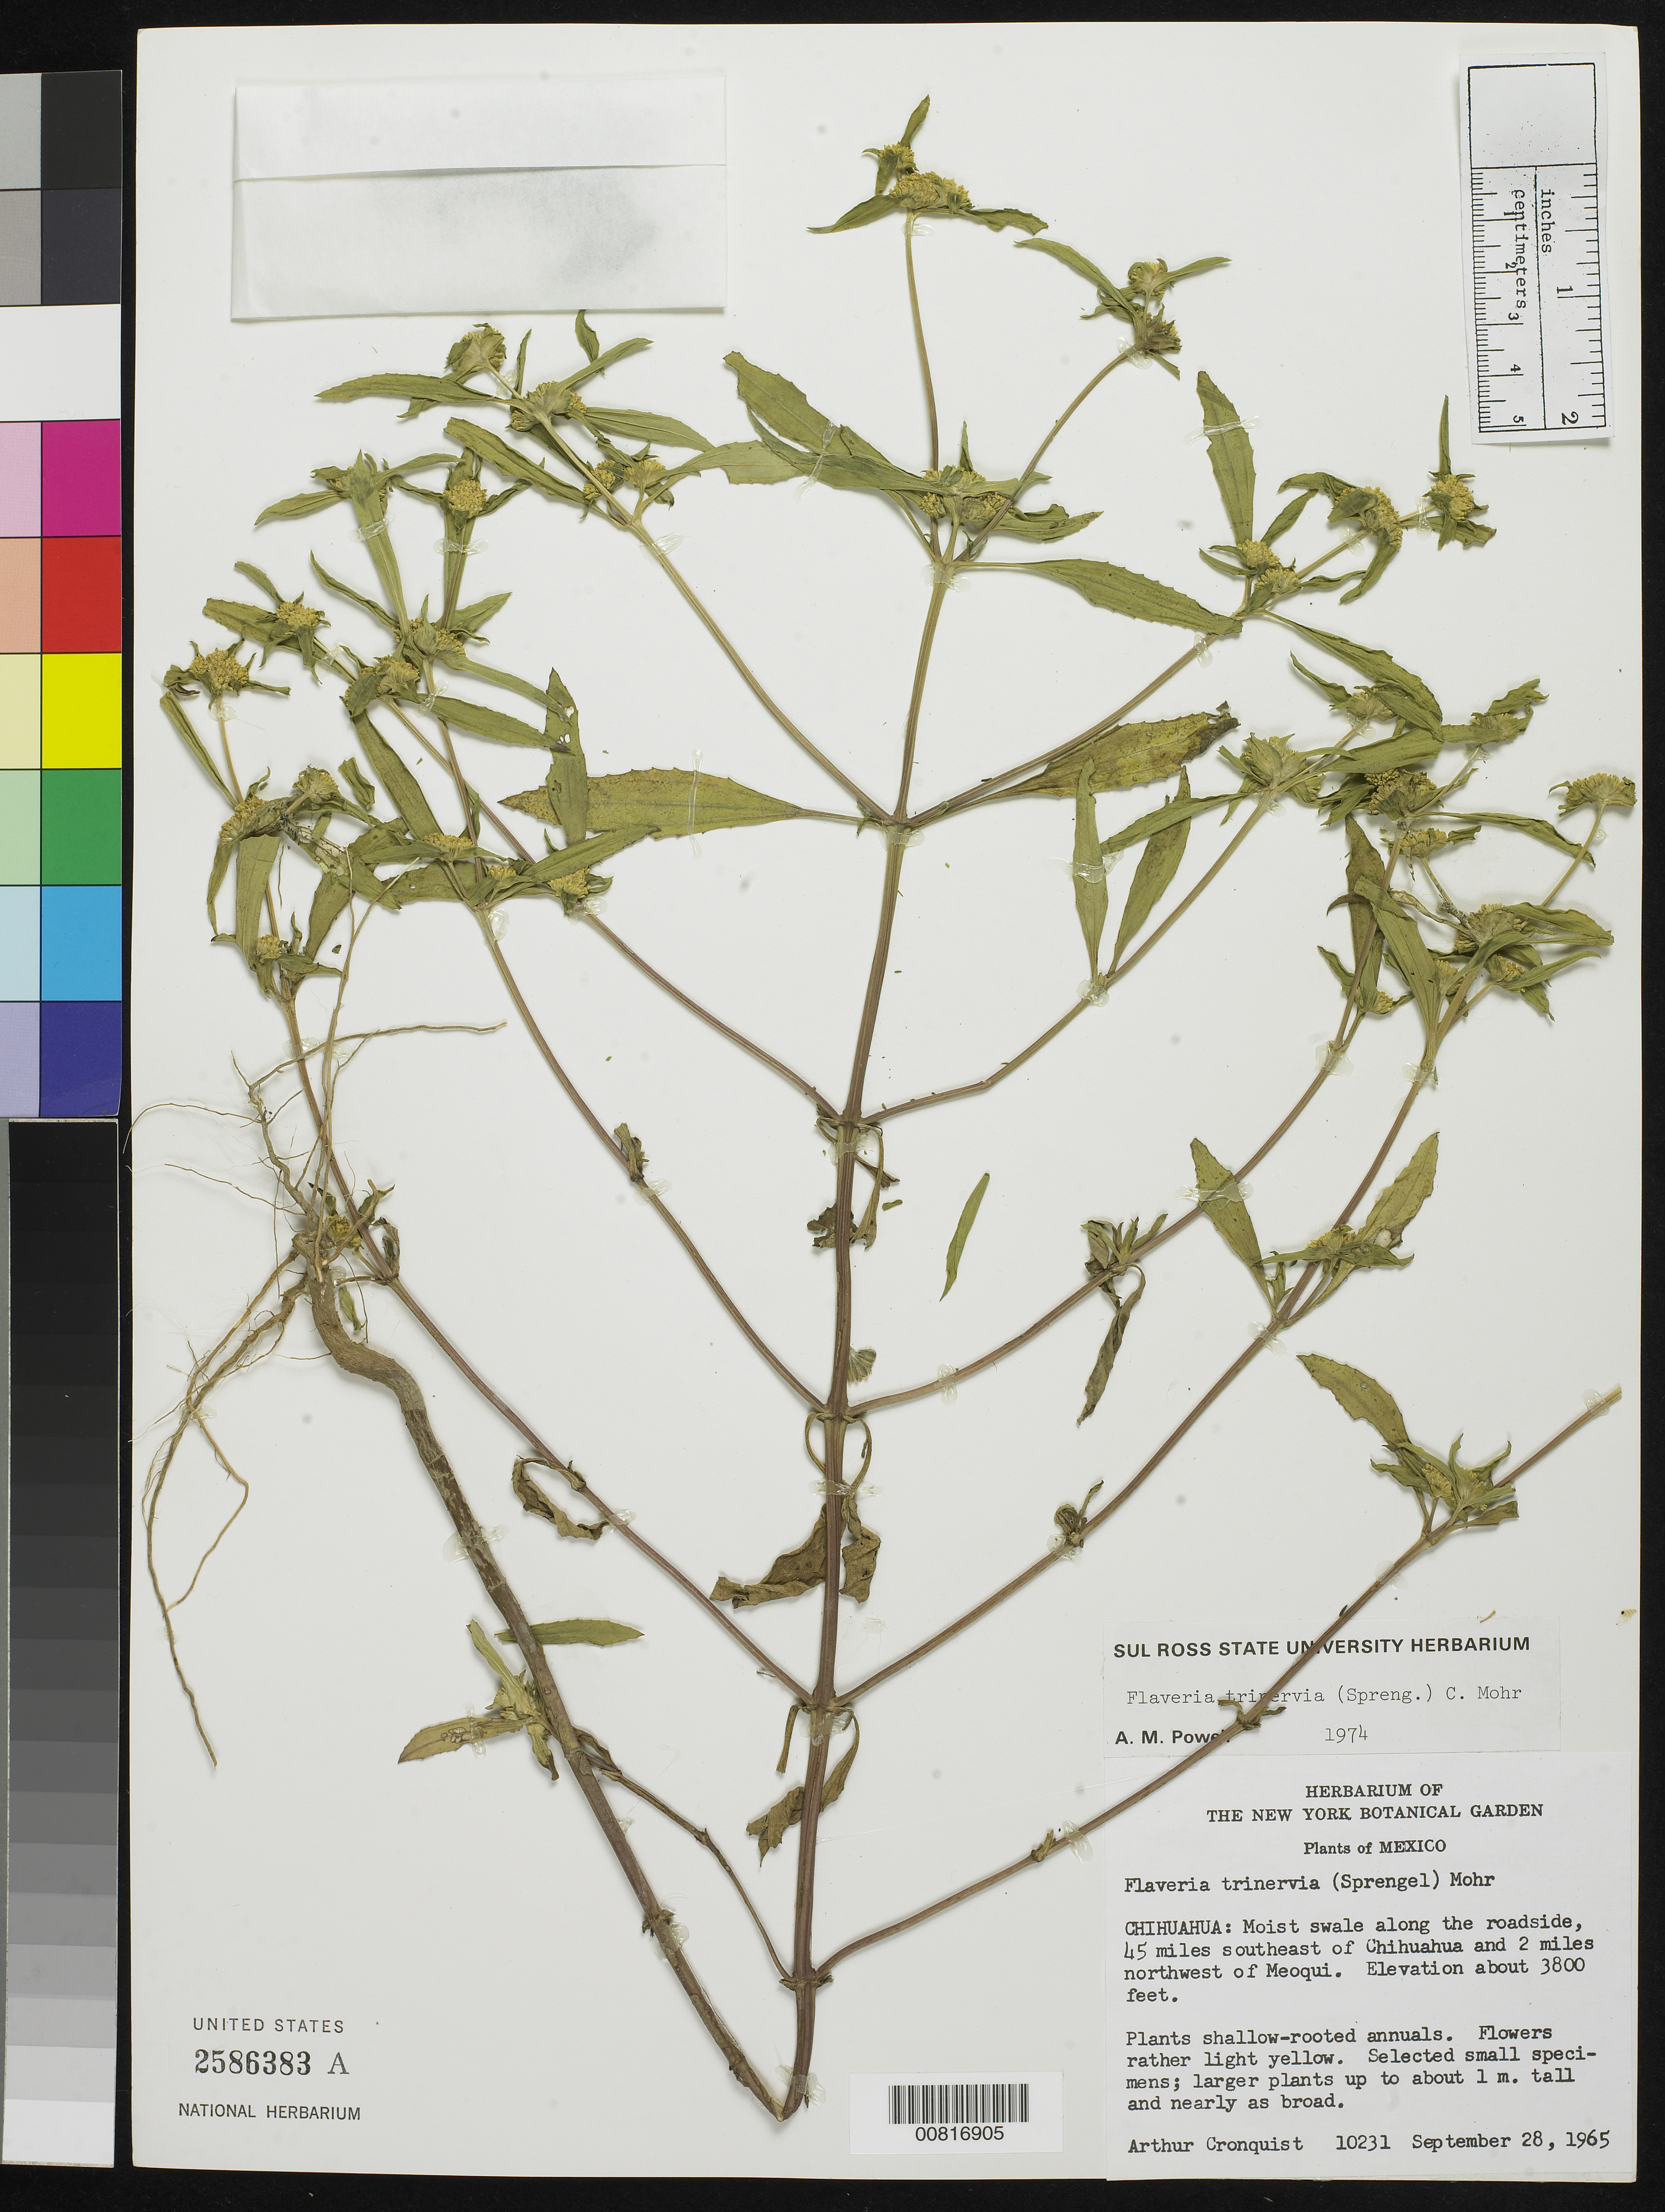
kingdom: Plantae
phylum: Tracheophyta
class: Magnoliopsida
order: Asterales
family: Asteraceae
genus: Flaveria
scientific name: Flaveria trinervia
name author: (Spreng.) C. Mohr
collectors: A. J. Cronquist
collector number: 10231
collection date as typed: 28 Sep 1965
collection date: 1965-09-28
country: Mexico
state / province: Chihuahua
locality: Along roadside, 45 miles southeasrt of Chihuahua and 2 miles northwest of Meoqui.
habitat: Moist swale.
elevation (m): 1158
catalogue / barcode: US 2586383A